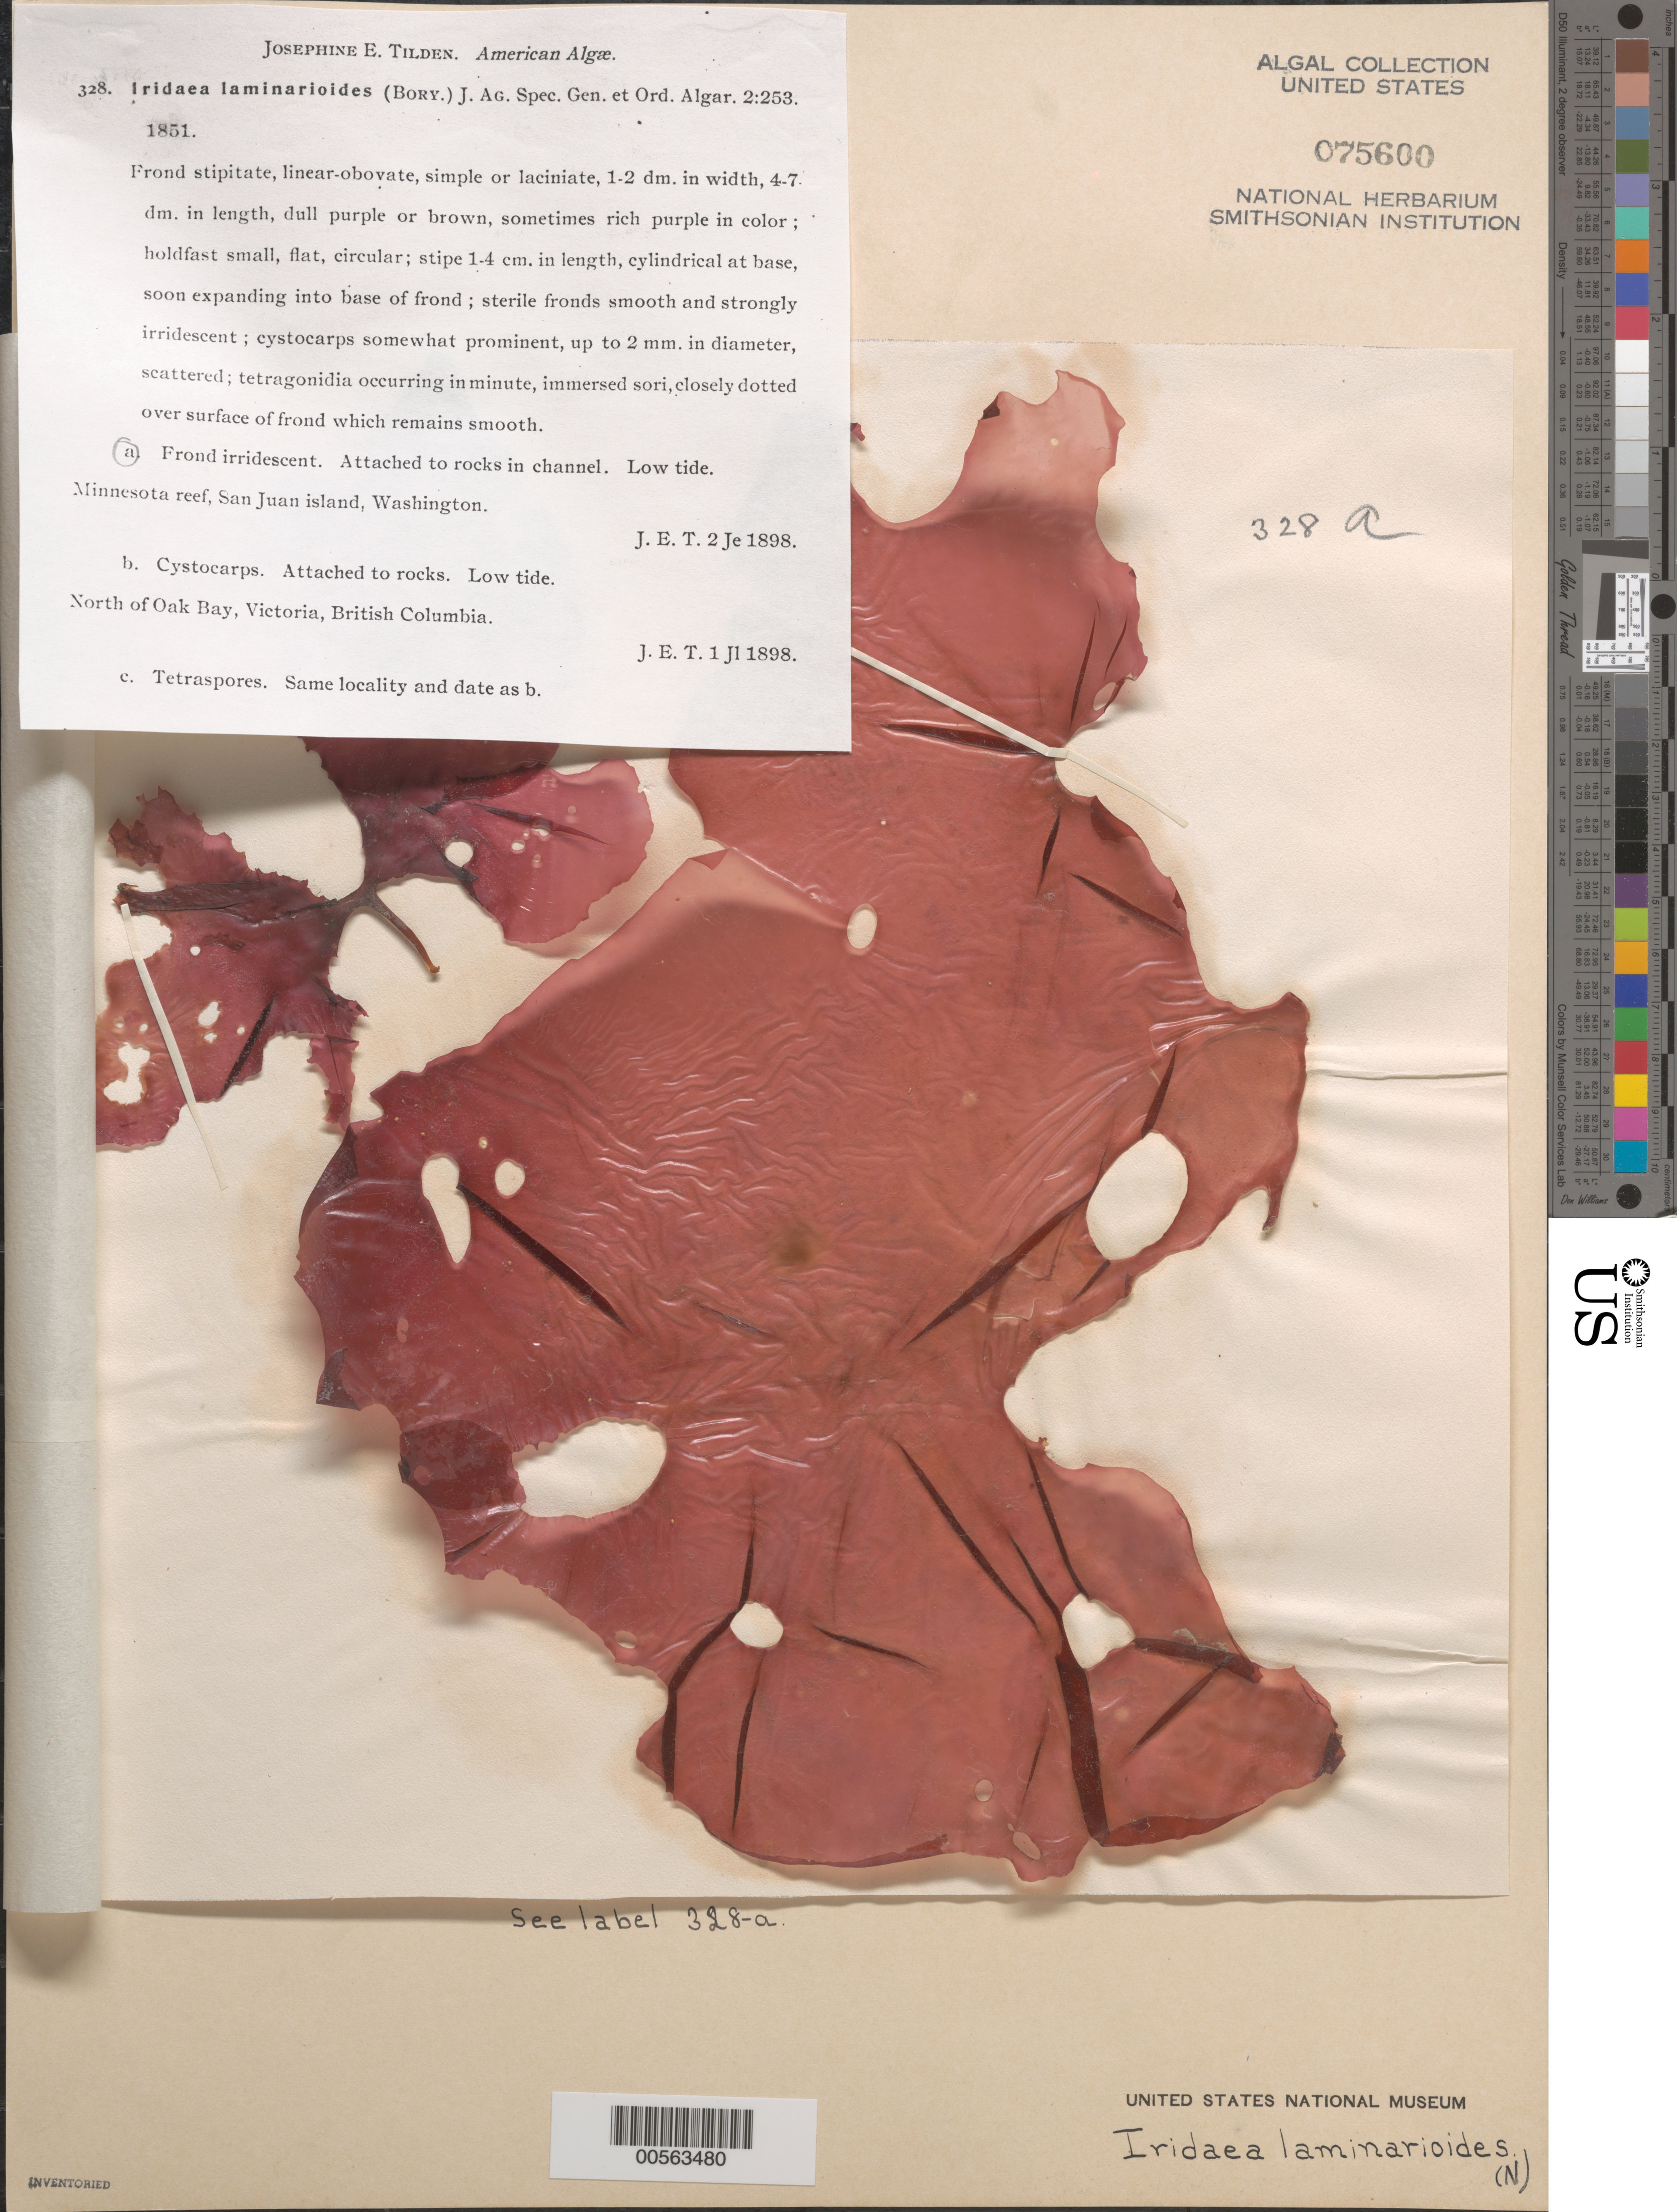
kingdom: Plantae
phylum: Rhodophyta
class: Florideophyceae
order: Gigartinales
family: Gigartinaceae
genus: Mazzaella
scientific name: Mazzaella laminarioides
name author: (Bory) Fredericq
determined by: Algae name updating Project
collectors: J. E. Tilden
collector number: JET 328a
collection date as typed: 02 Jun 1898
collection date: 1898-06-02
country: United States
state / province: Washington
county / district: San Juan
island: San Juan Island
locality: Minnesota Reef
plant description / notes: Tilden, American Algae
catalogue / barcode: US 75600